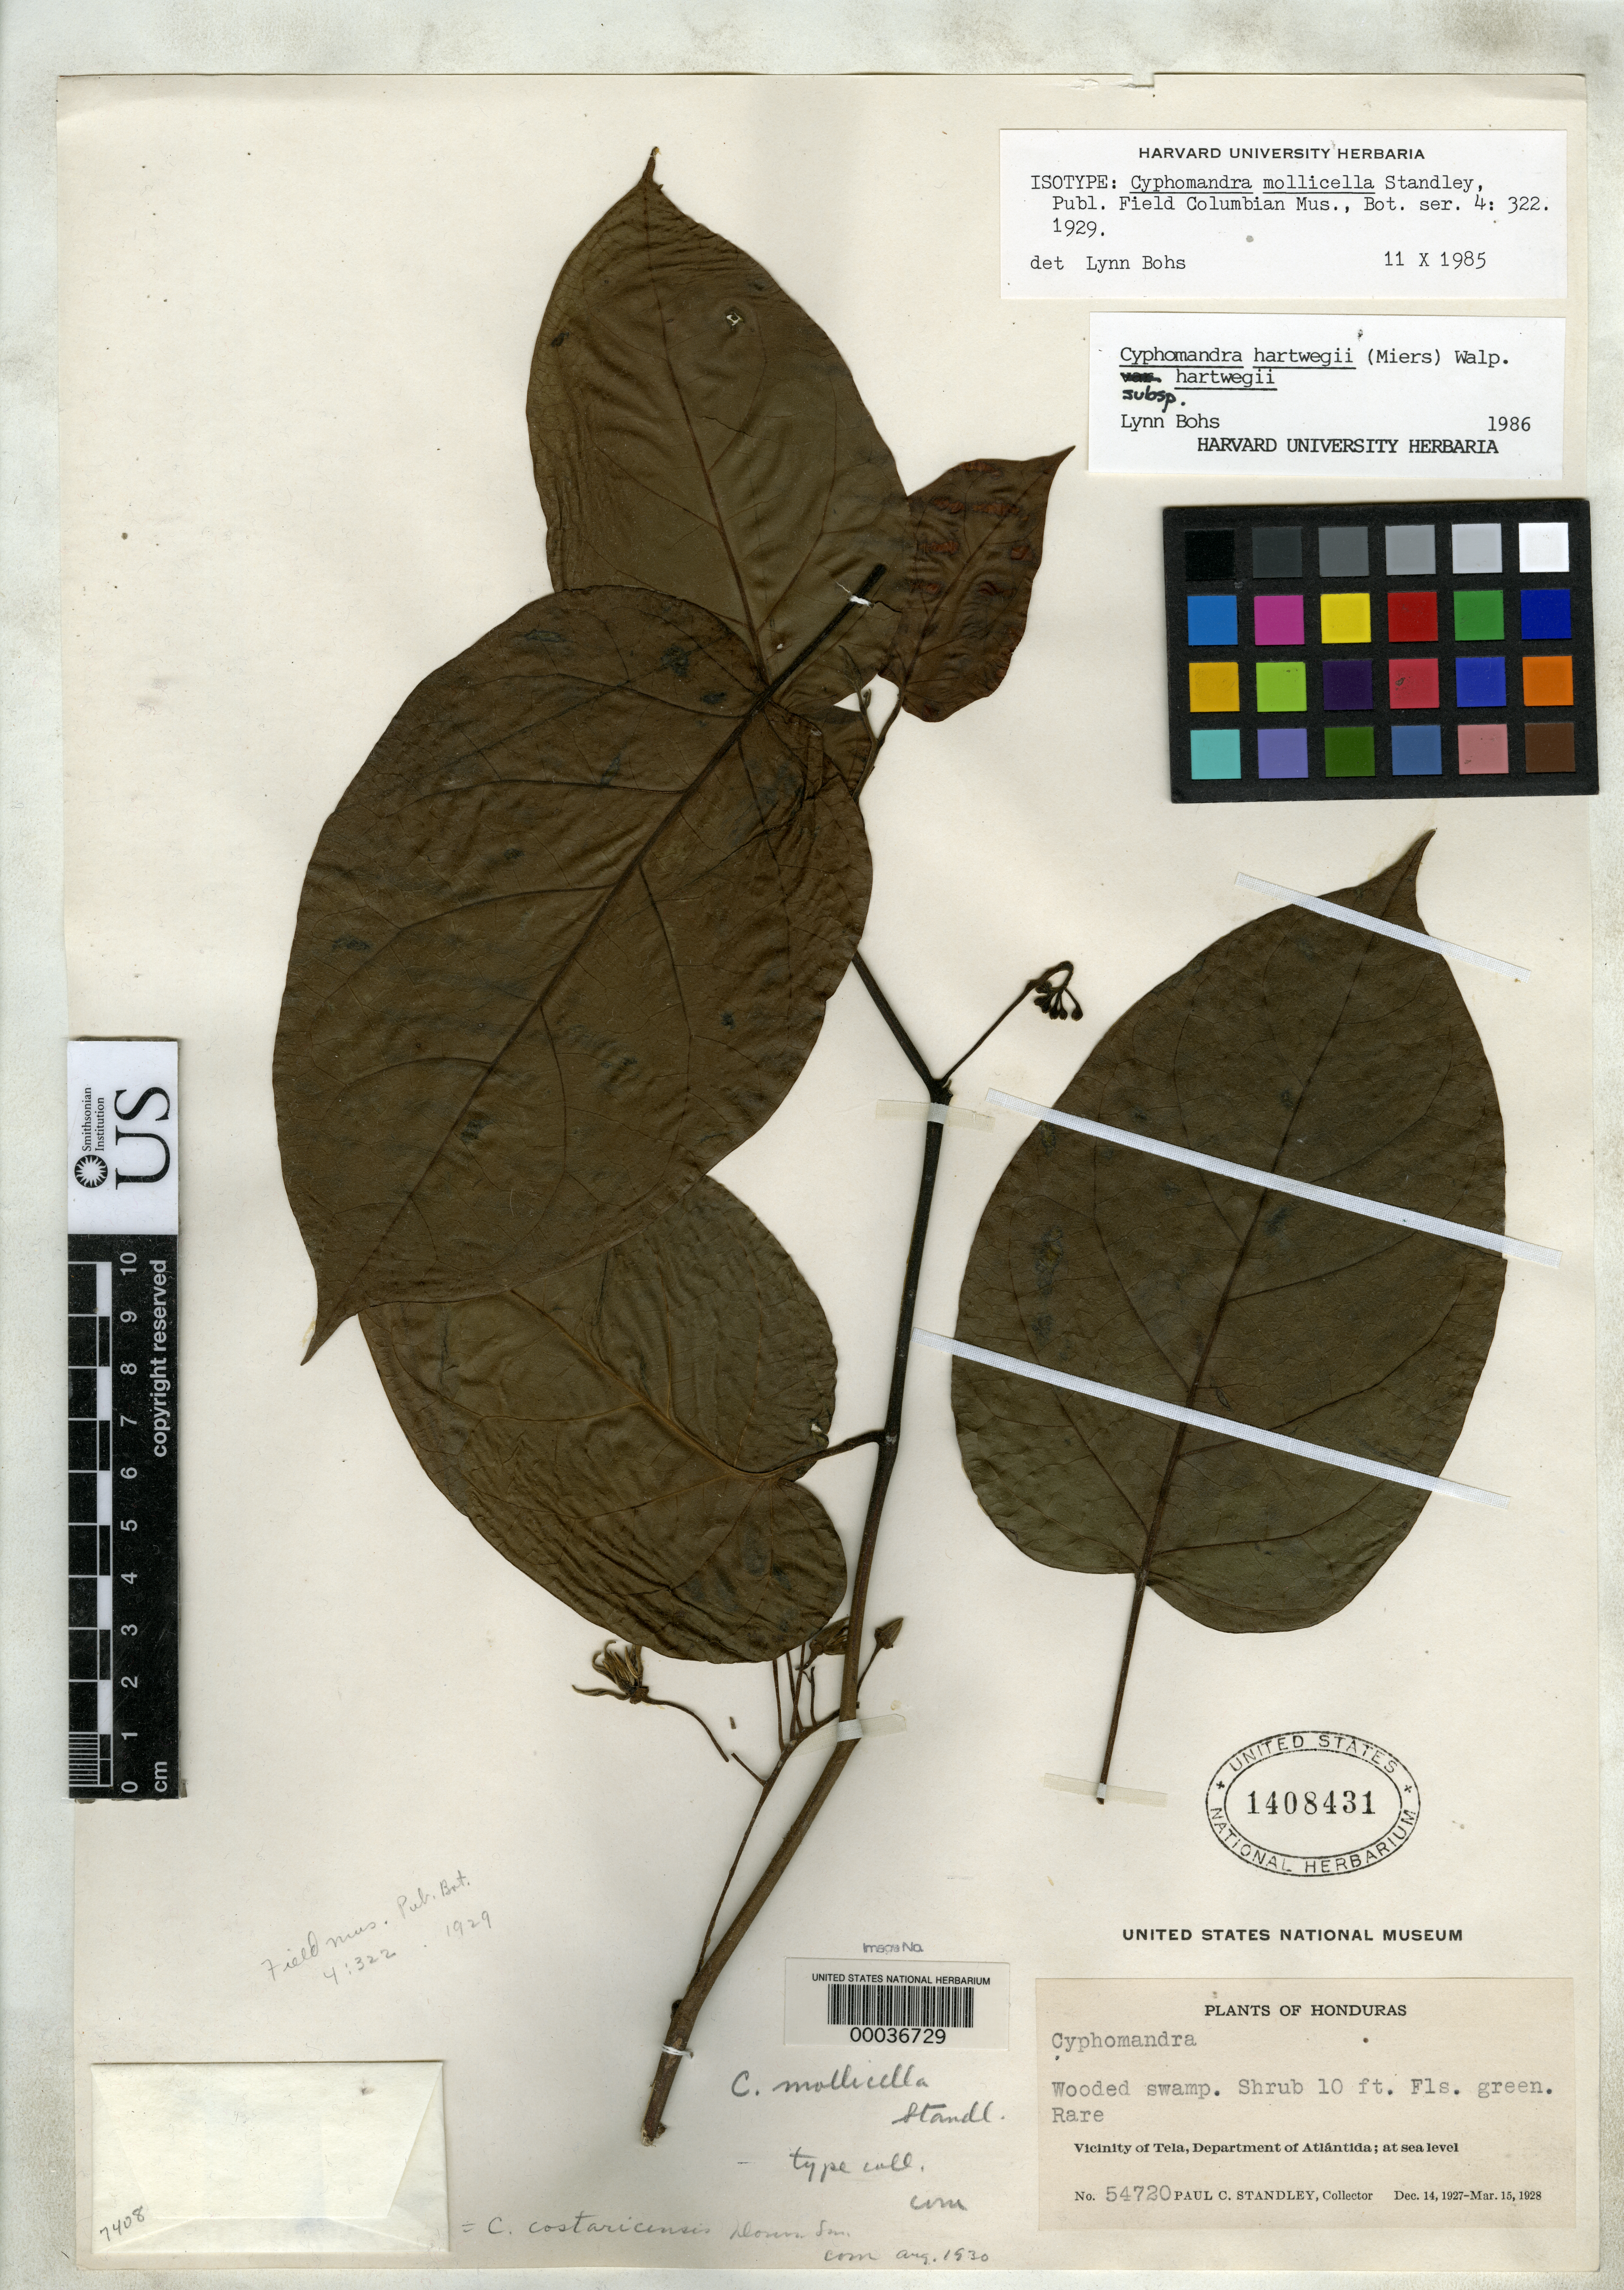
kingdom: Plantae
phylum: Tracheophyta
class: Magnoliopsida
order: Solanales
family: Solanaceae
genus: Cyphomandra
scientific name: Cyphomandra mollicella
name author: Standl.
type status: Isotype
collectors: P. C. Standley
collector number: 54720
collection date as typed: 14 Dec 1927 to 15 Mar 1928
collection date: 1927-12-14/1928-03-15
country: Honduras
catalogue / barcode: US 1408431